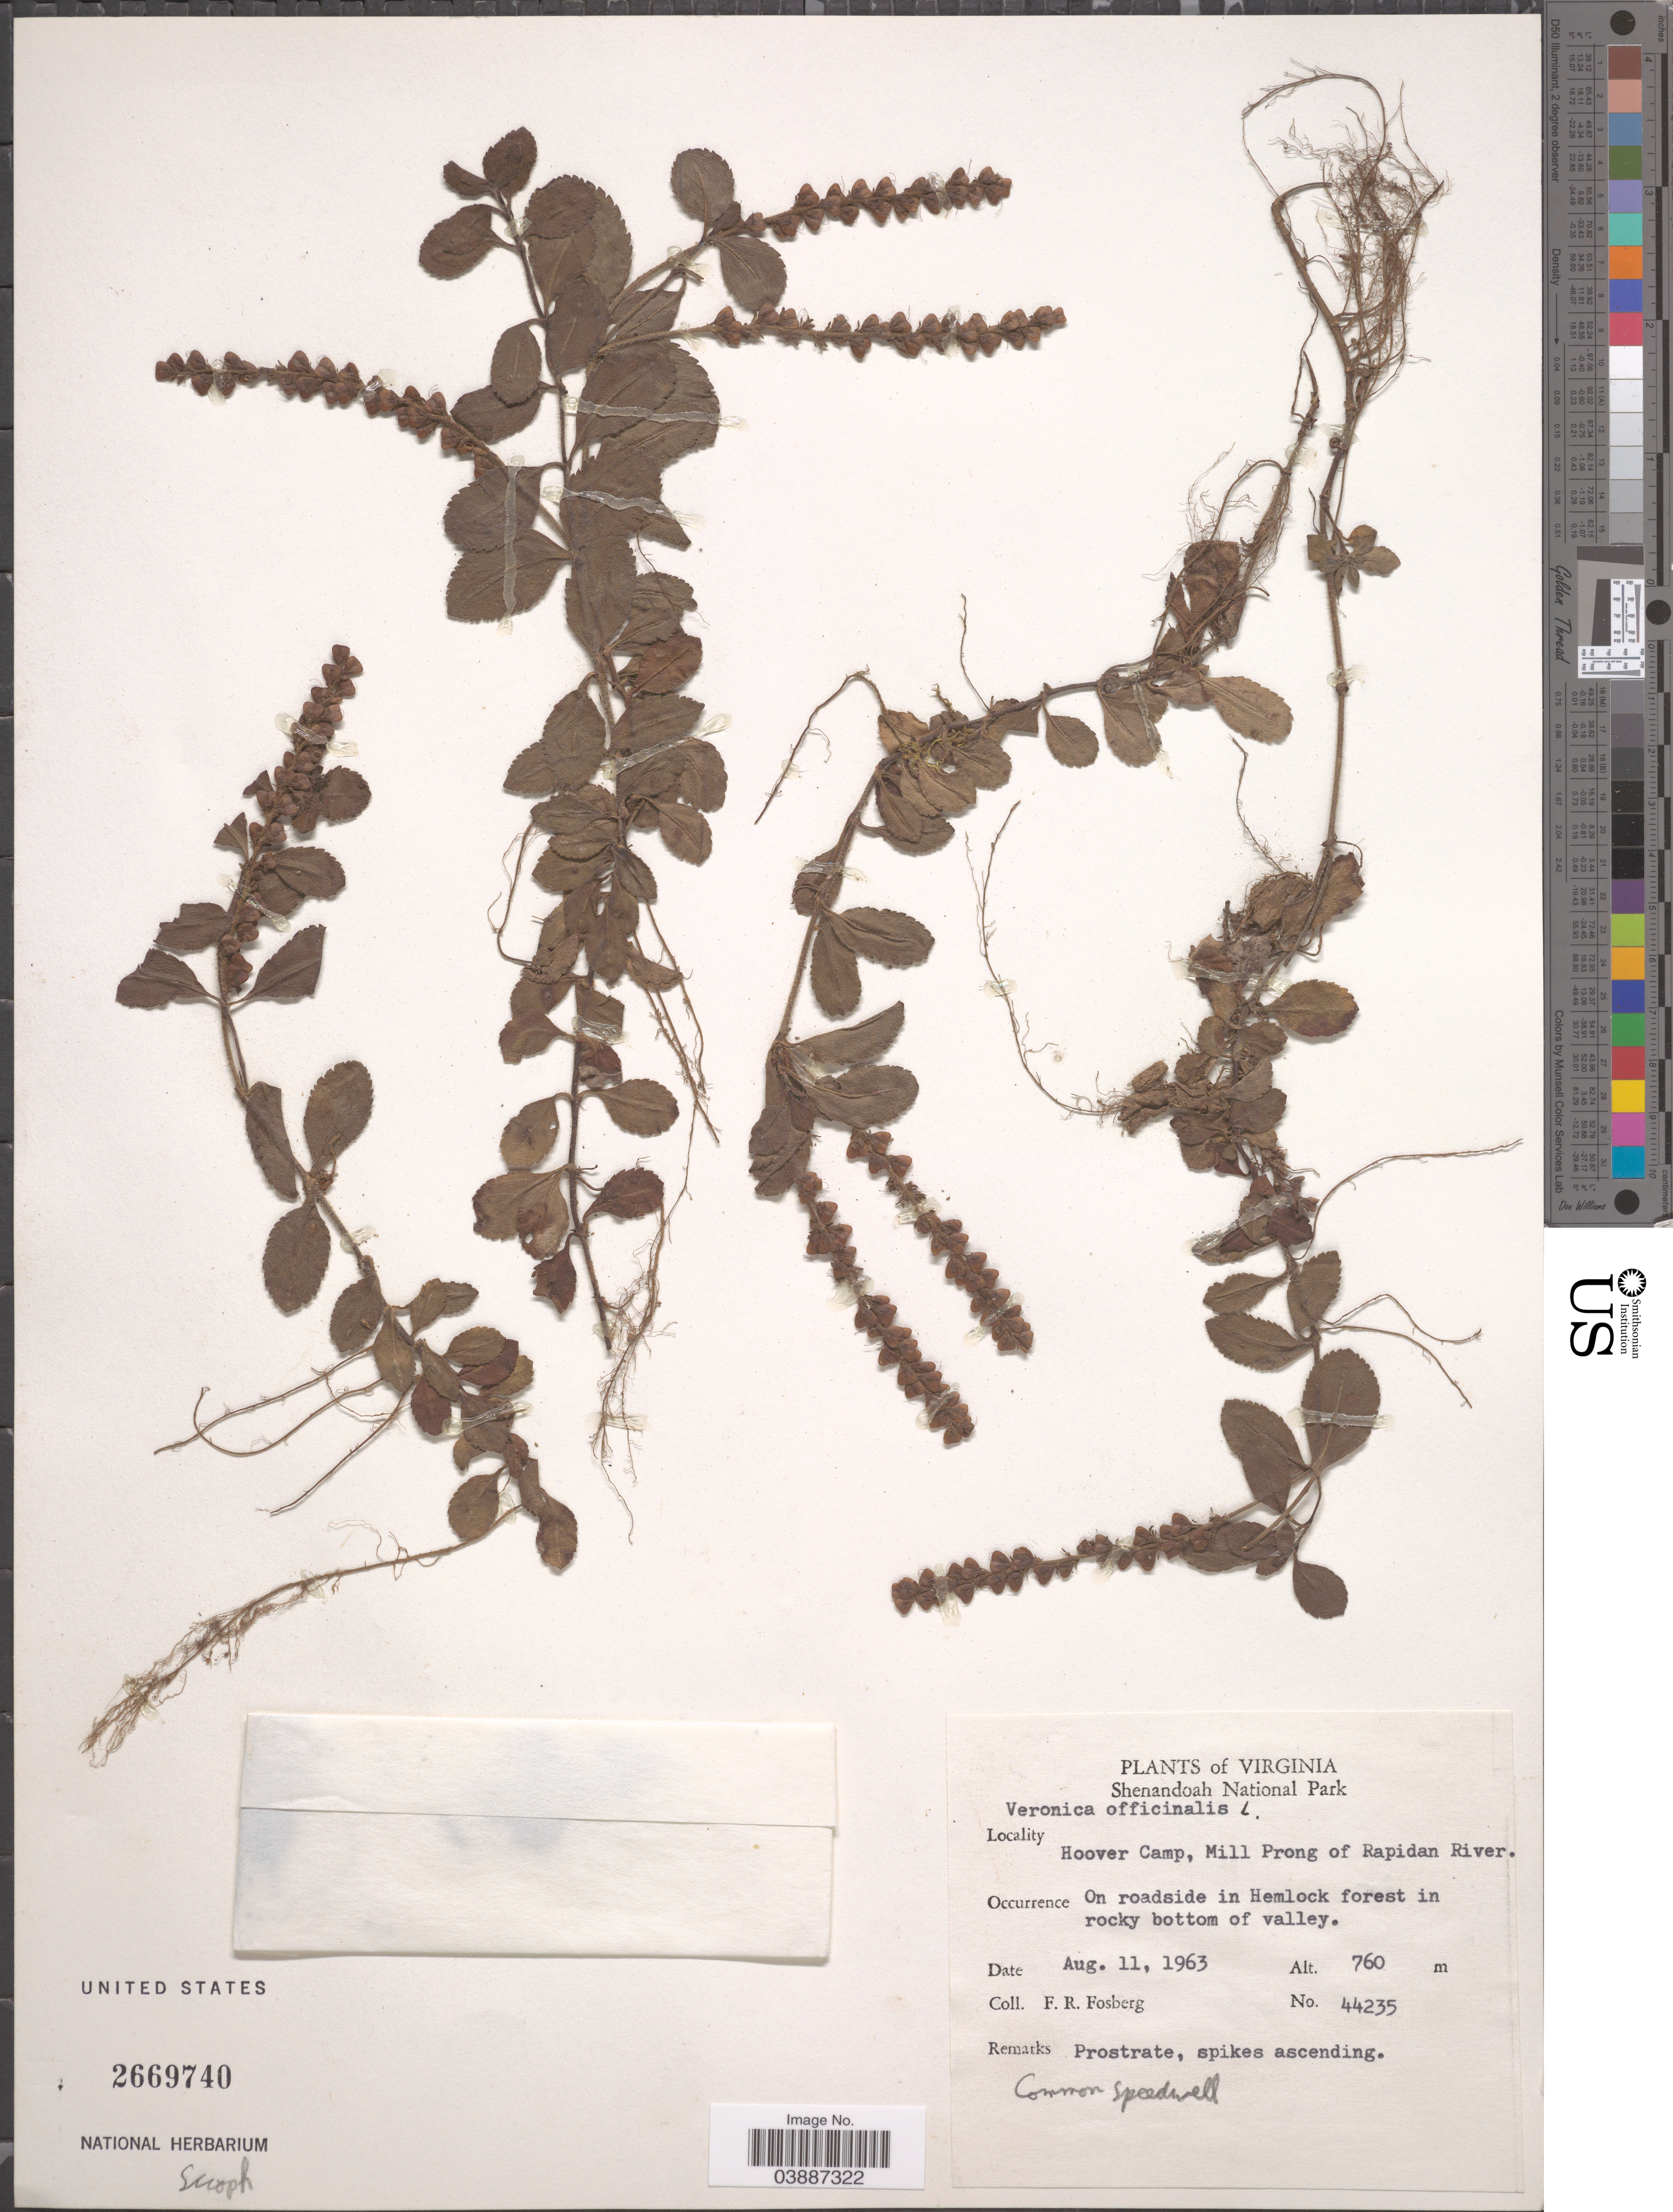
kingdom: Plantae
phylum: Tracheophyta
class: Magnoliopsida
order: Lamiales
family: Plantaginaceae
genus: Veronica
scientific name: Veronica officinalis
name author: L.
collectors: F. R. Fosberg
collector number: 44235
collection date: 1963-08-11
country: United States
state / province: Virginia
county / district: Madison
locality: Shenandoah National Park. Hoover Camp, Mill Prong of Rapidan River. On roadside in Hemlock forest in rocky bottom of valley.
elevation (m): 760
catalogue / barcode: US 2669740